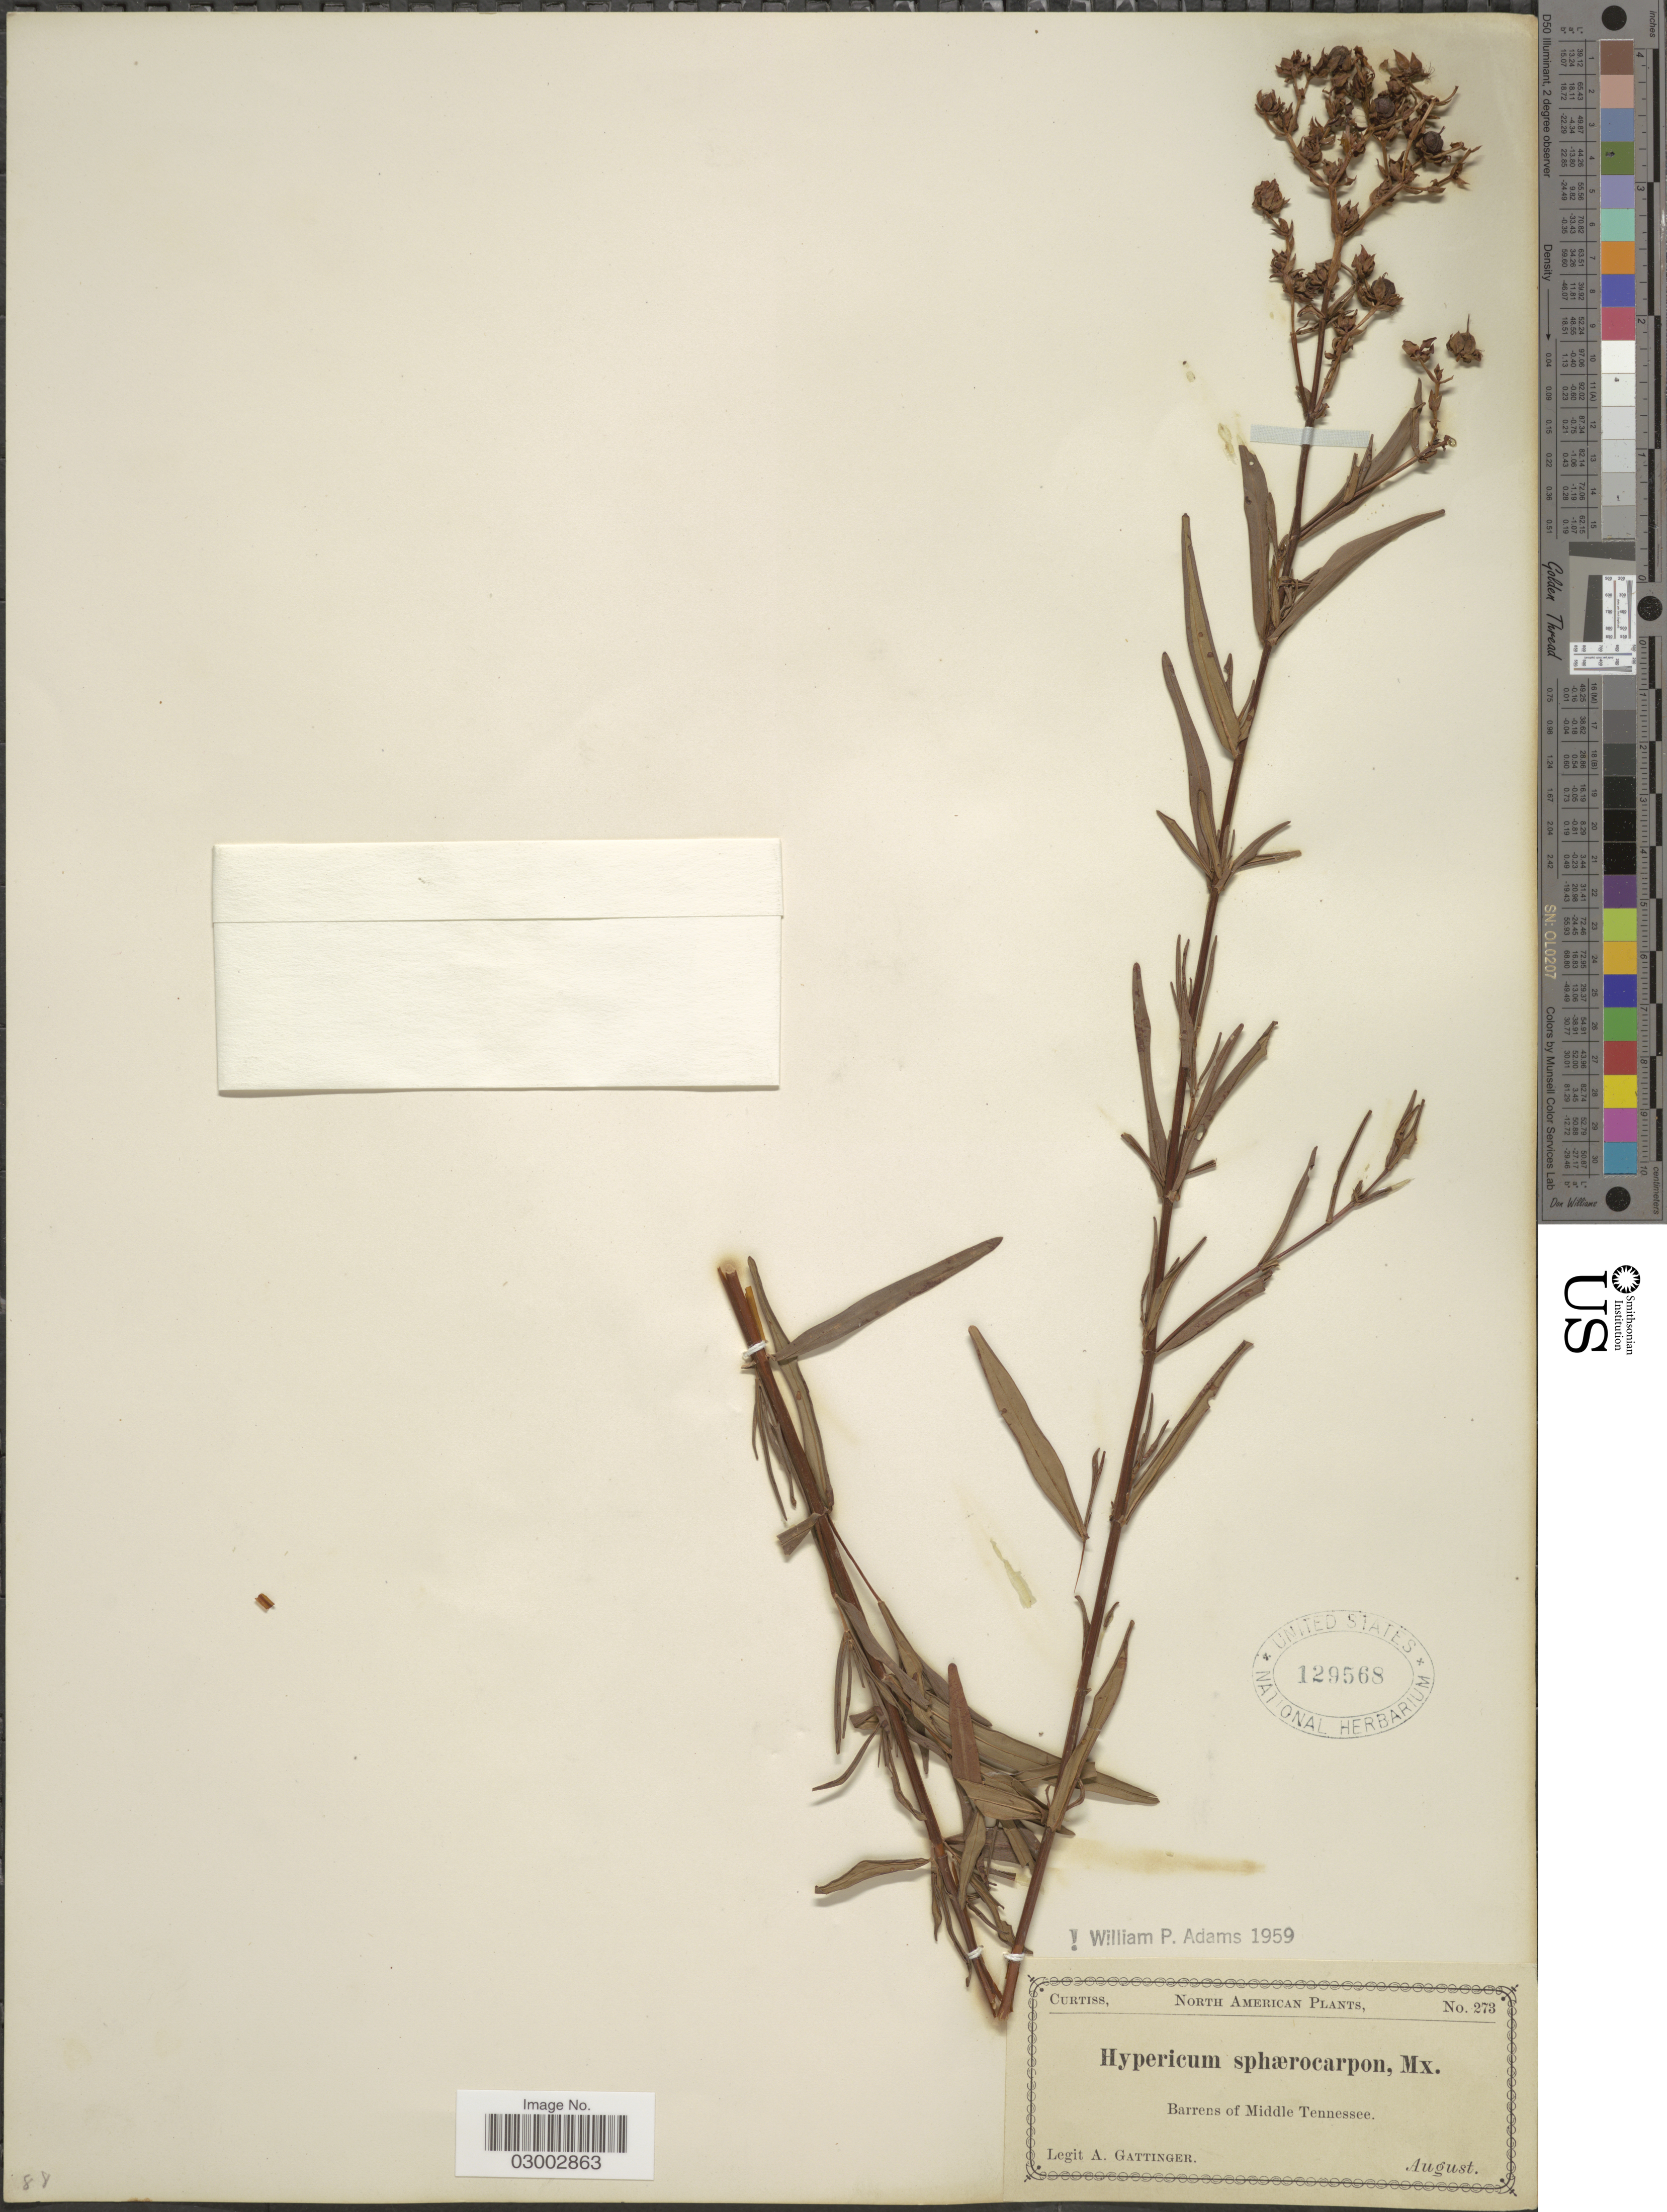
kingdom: Plantae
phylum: Tracheophyta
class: Magnoliopsida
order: Malpighiales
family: Hypericaceae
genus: Hypericum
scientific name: Hypericum sphaerocarpum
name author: Michx.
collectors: A. Gattinger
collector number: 273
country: United States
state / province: Tennessee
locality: Barrens of Middle Tennessee.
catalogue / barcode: US 129568